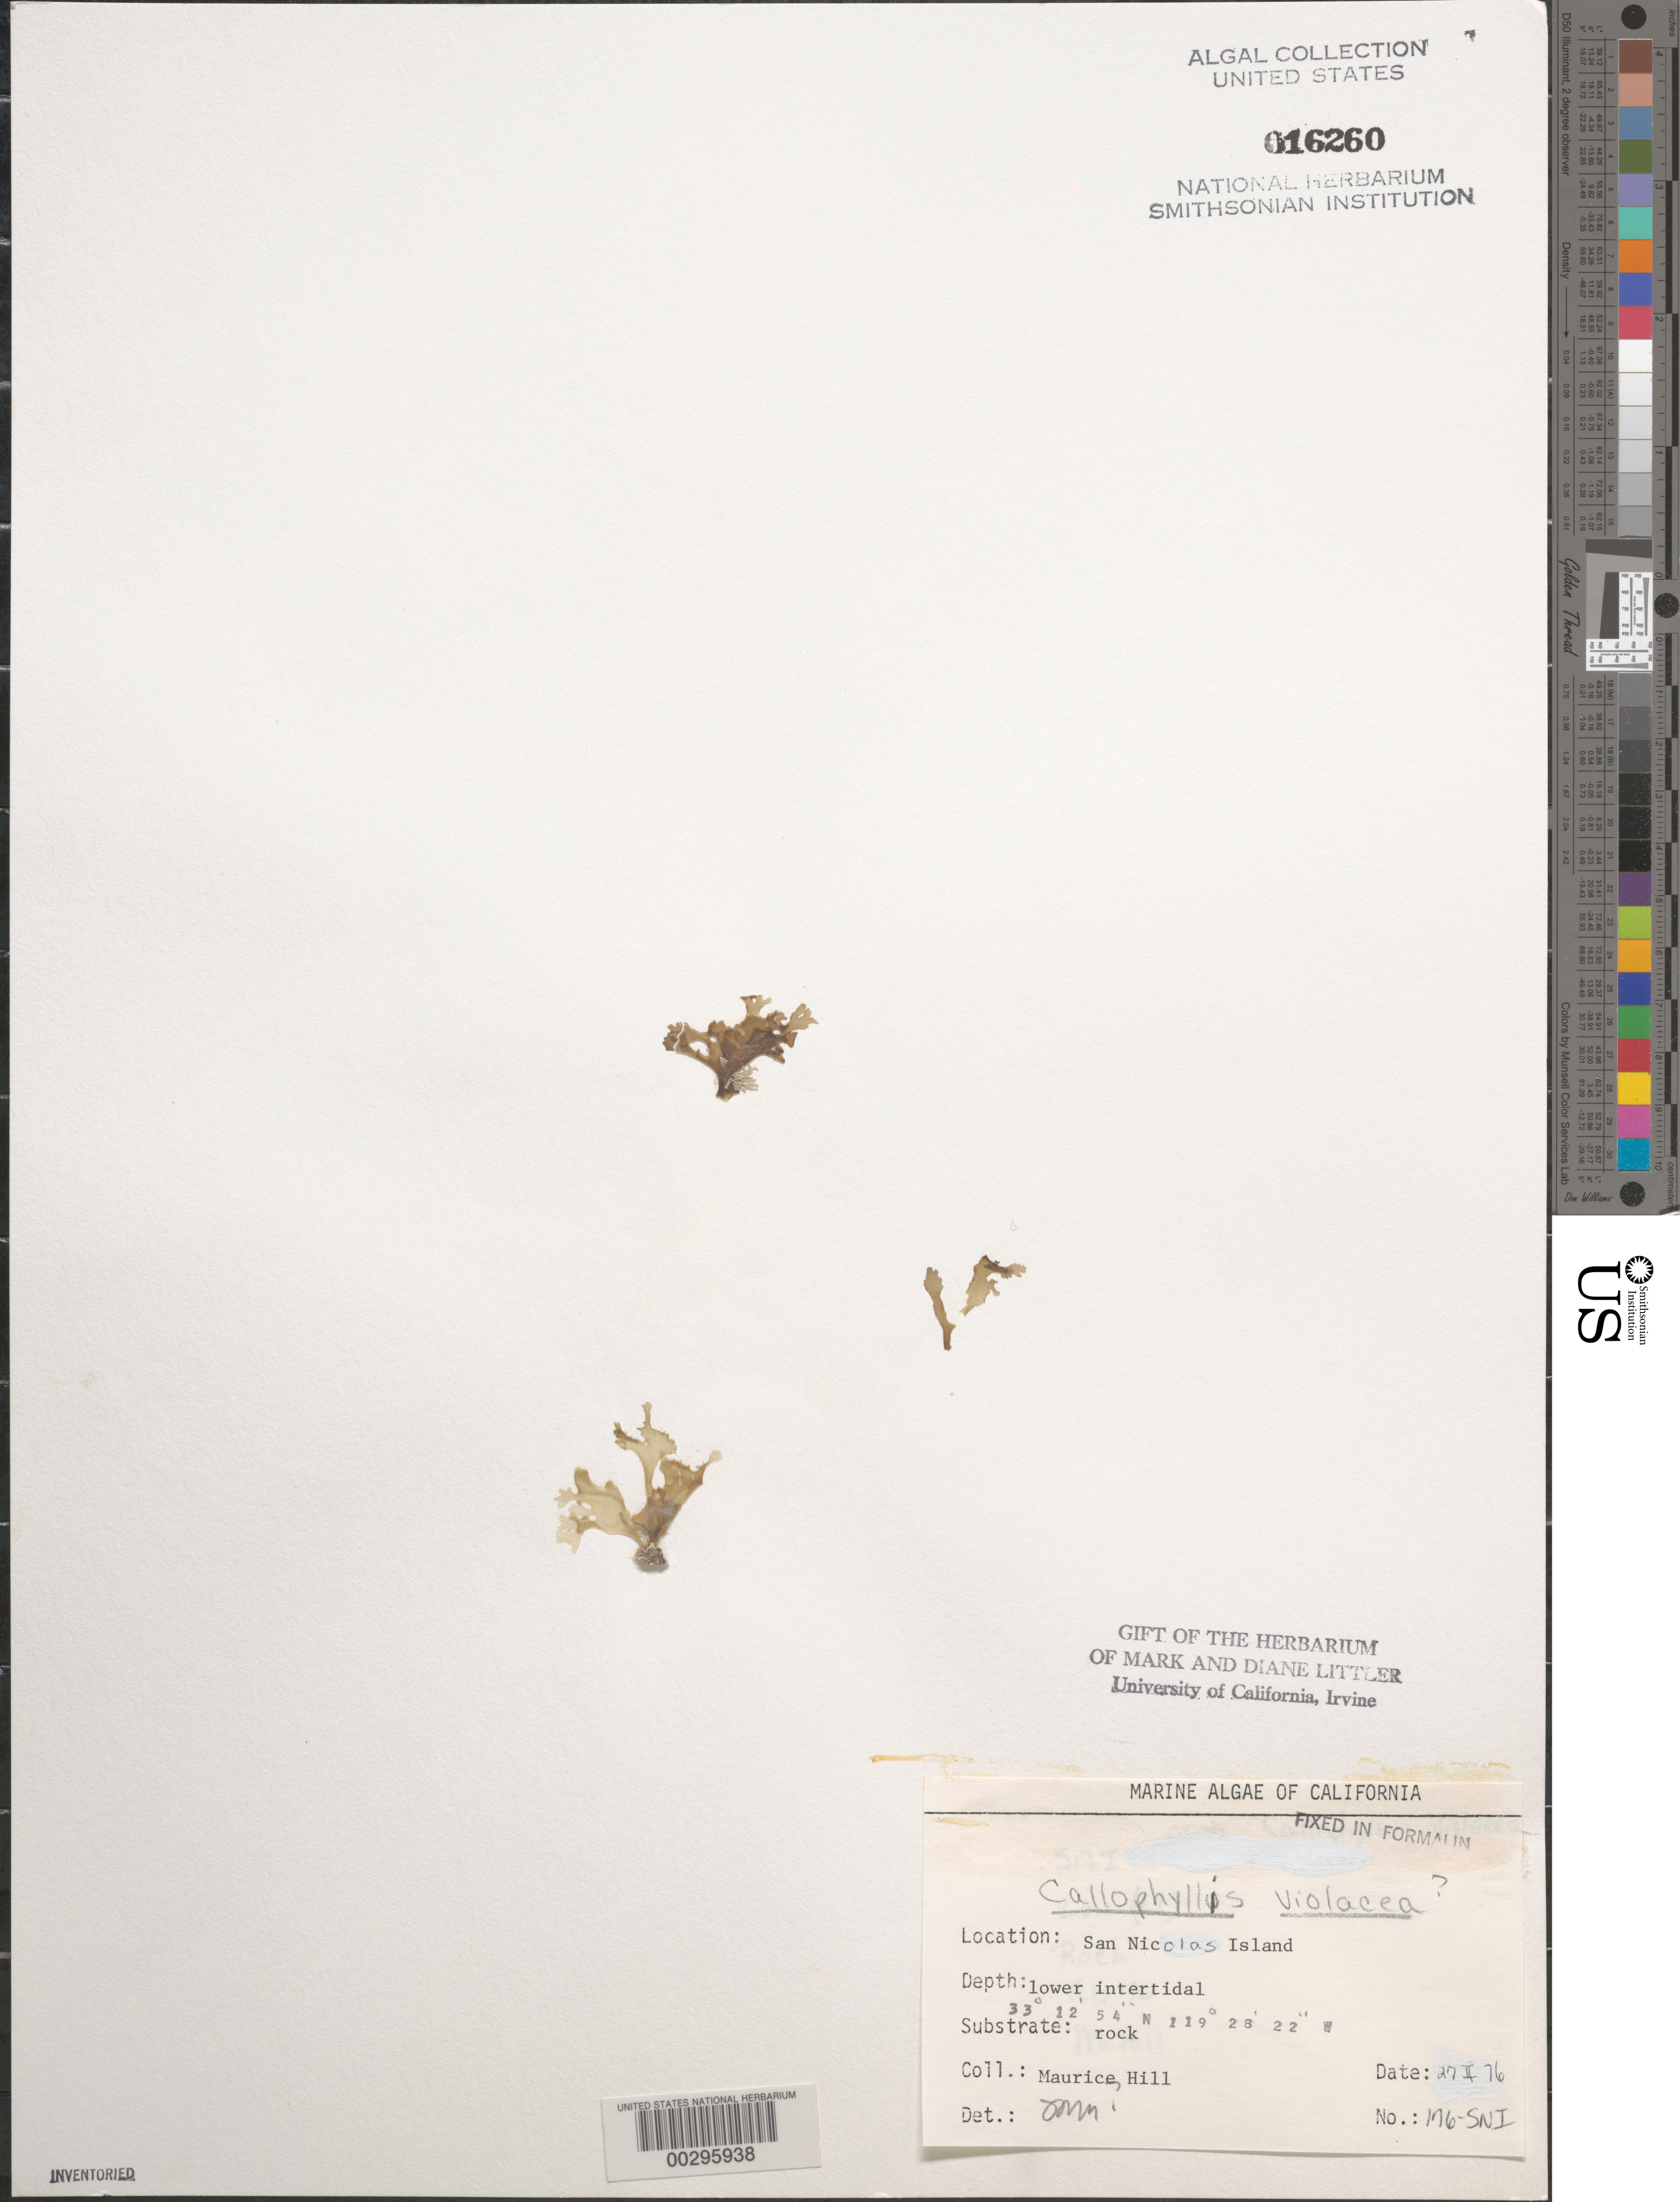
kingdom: Plantae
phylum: Rhodophyta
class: Florideophyceae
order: Gigartinales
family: Kallymeniaceae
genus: Callophyllis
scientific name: Callophyllis violacea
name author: J. Agardh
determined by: Murray, S. N.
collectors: M. Hill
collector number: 176-SNI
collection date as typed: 27 Feb 1976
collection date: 1976-02-27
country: United States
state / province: California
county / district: Ventura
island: San Nicolas Island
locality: Dutch Harbor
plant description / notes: BLM-SOCALBIGHT Rocky Intertidal Survey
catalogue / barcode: US 16260